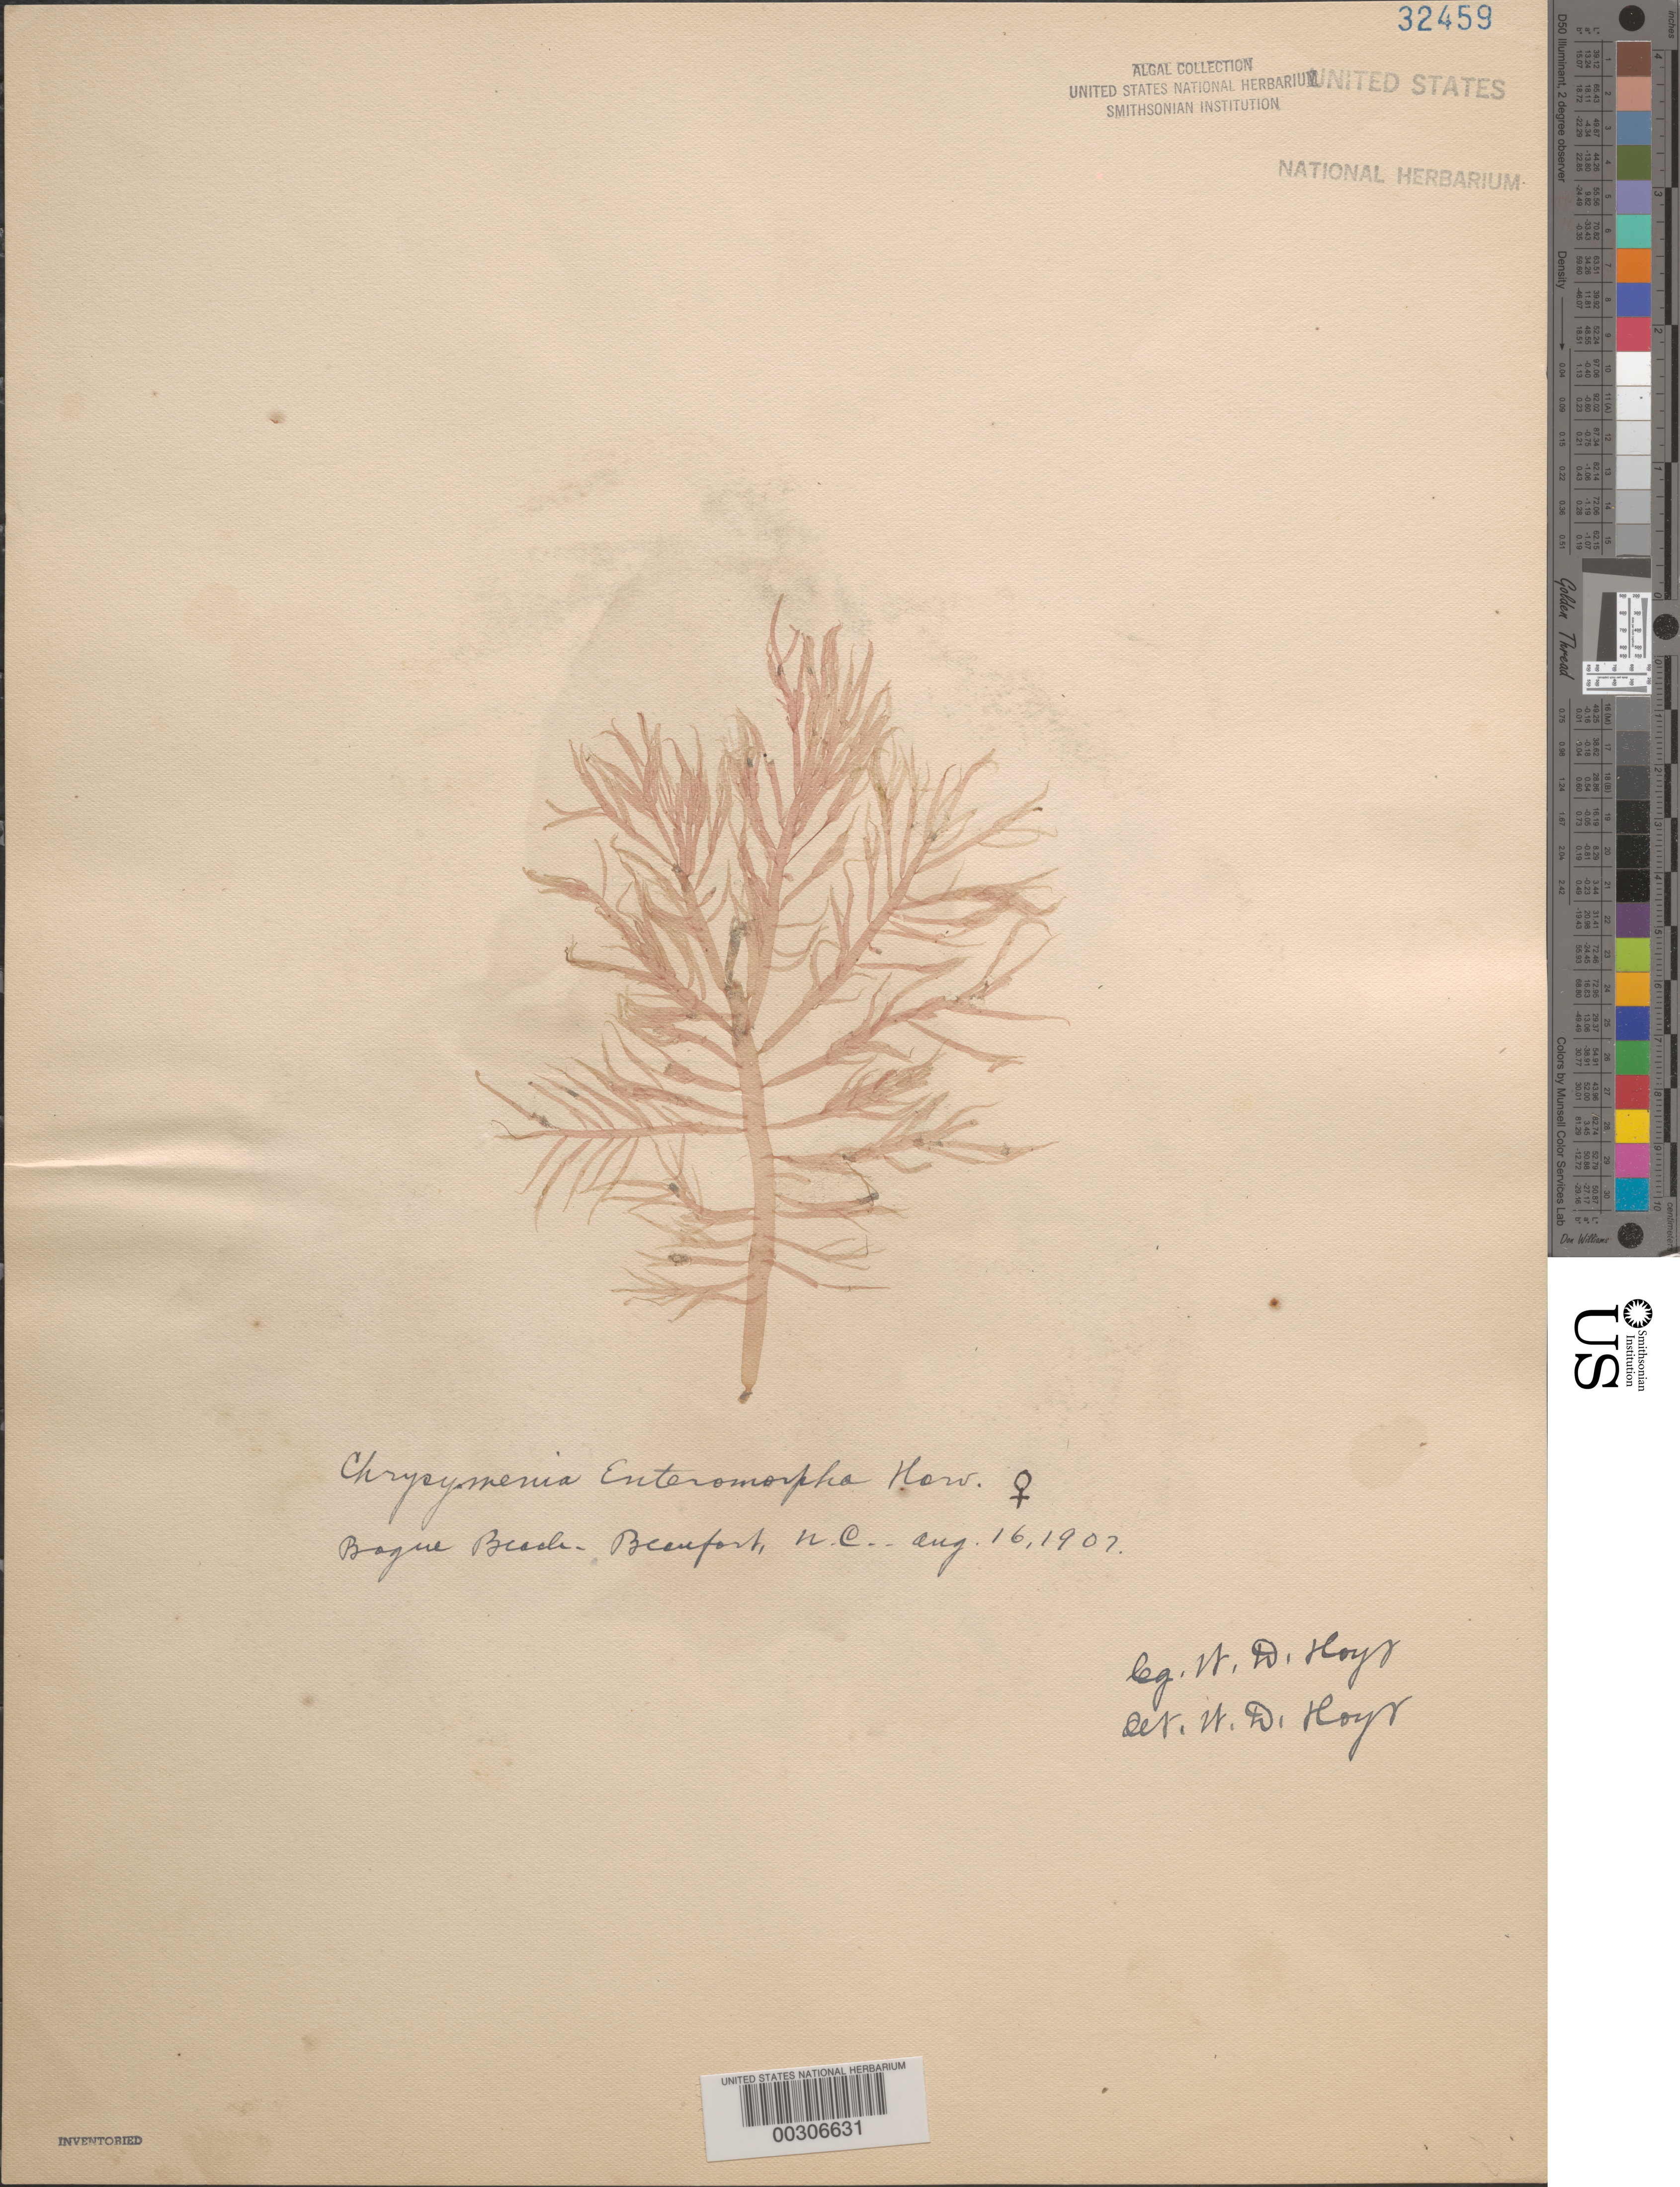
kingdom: Plantae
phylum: Rhodophyta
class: Florideophyceae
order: Rhodymeniales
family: Rhodymeniaceae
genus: Botryocladia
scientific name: Botryocladia enteromorpha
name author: (Harv.) W.E. Schmidt et al. in W.E. Schmidt et al.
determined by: Algae name updating Project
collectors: W. D. Hoyt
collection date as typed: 16 Aug 1907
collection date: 1907-08-16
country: United States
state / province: North Carolina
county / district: Carteret County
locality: Beaufort, Bogue Beach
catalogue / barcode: US 32459